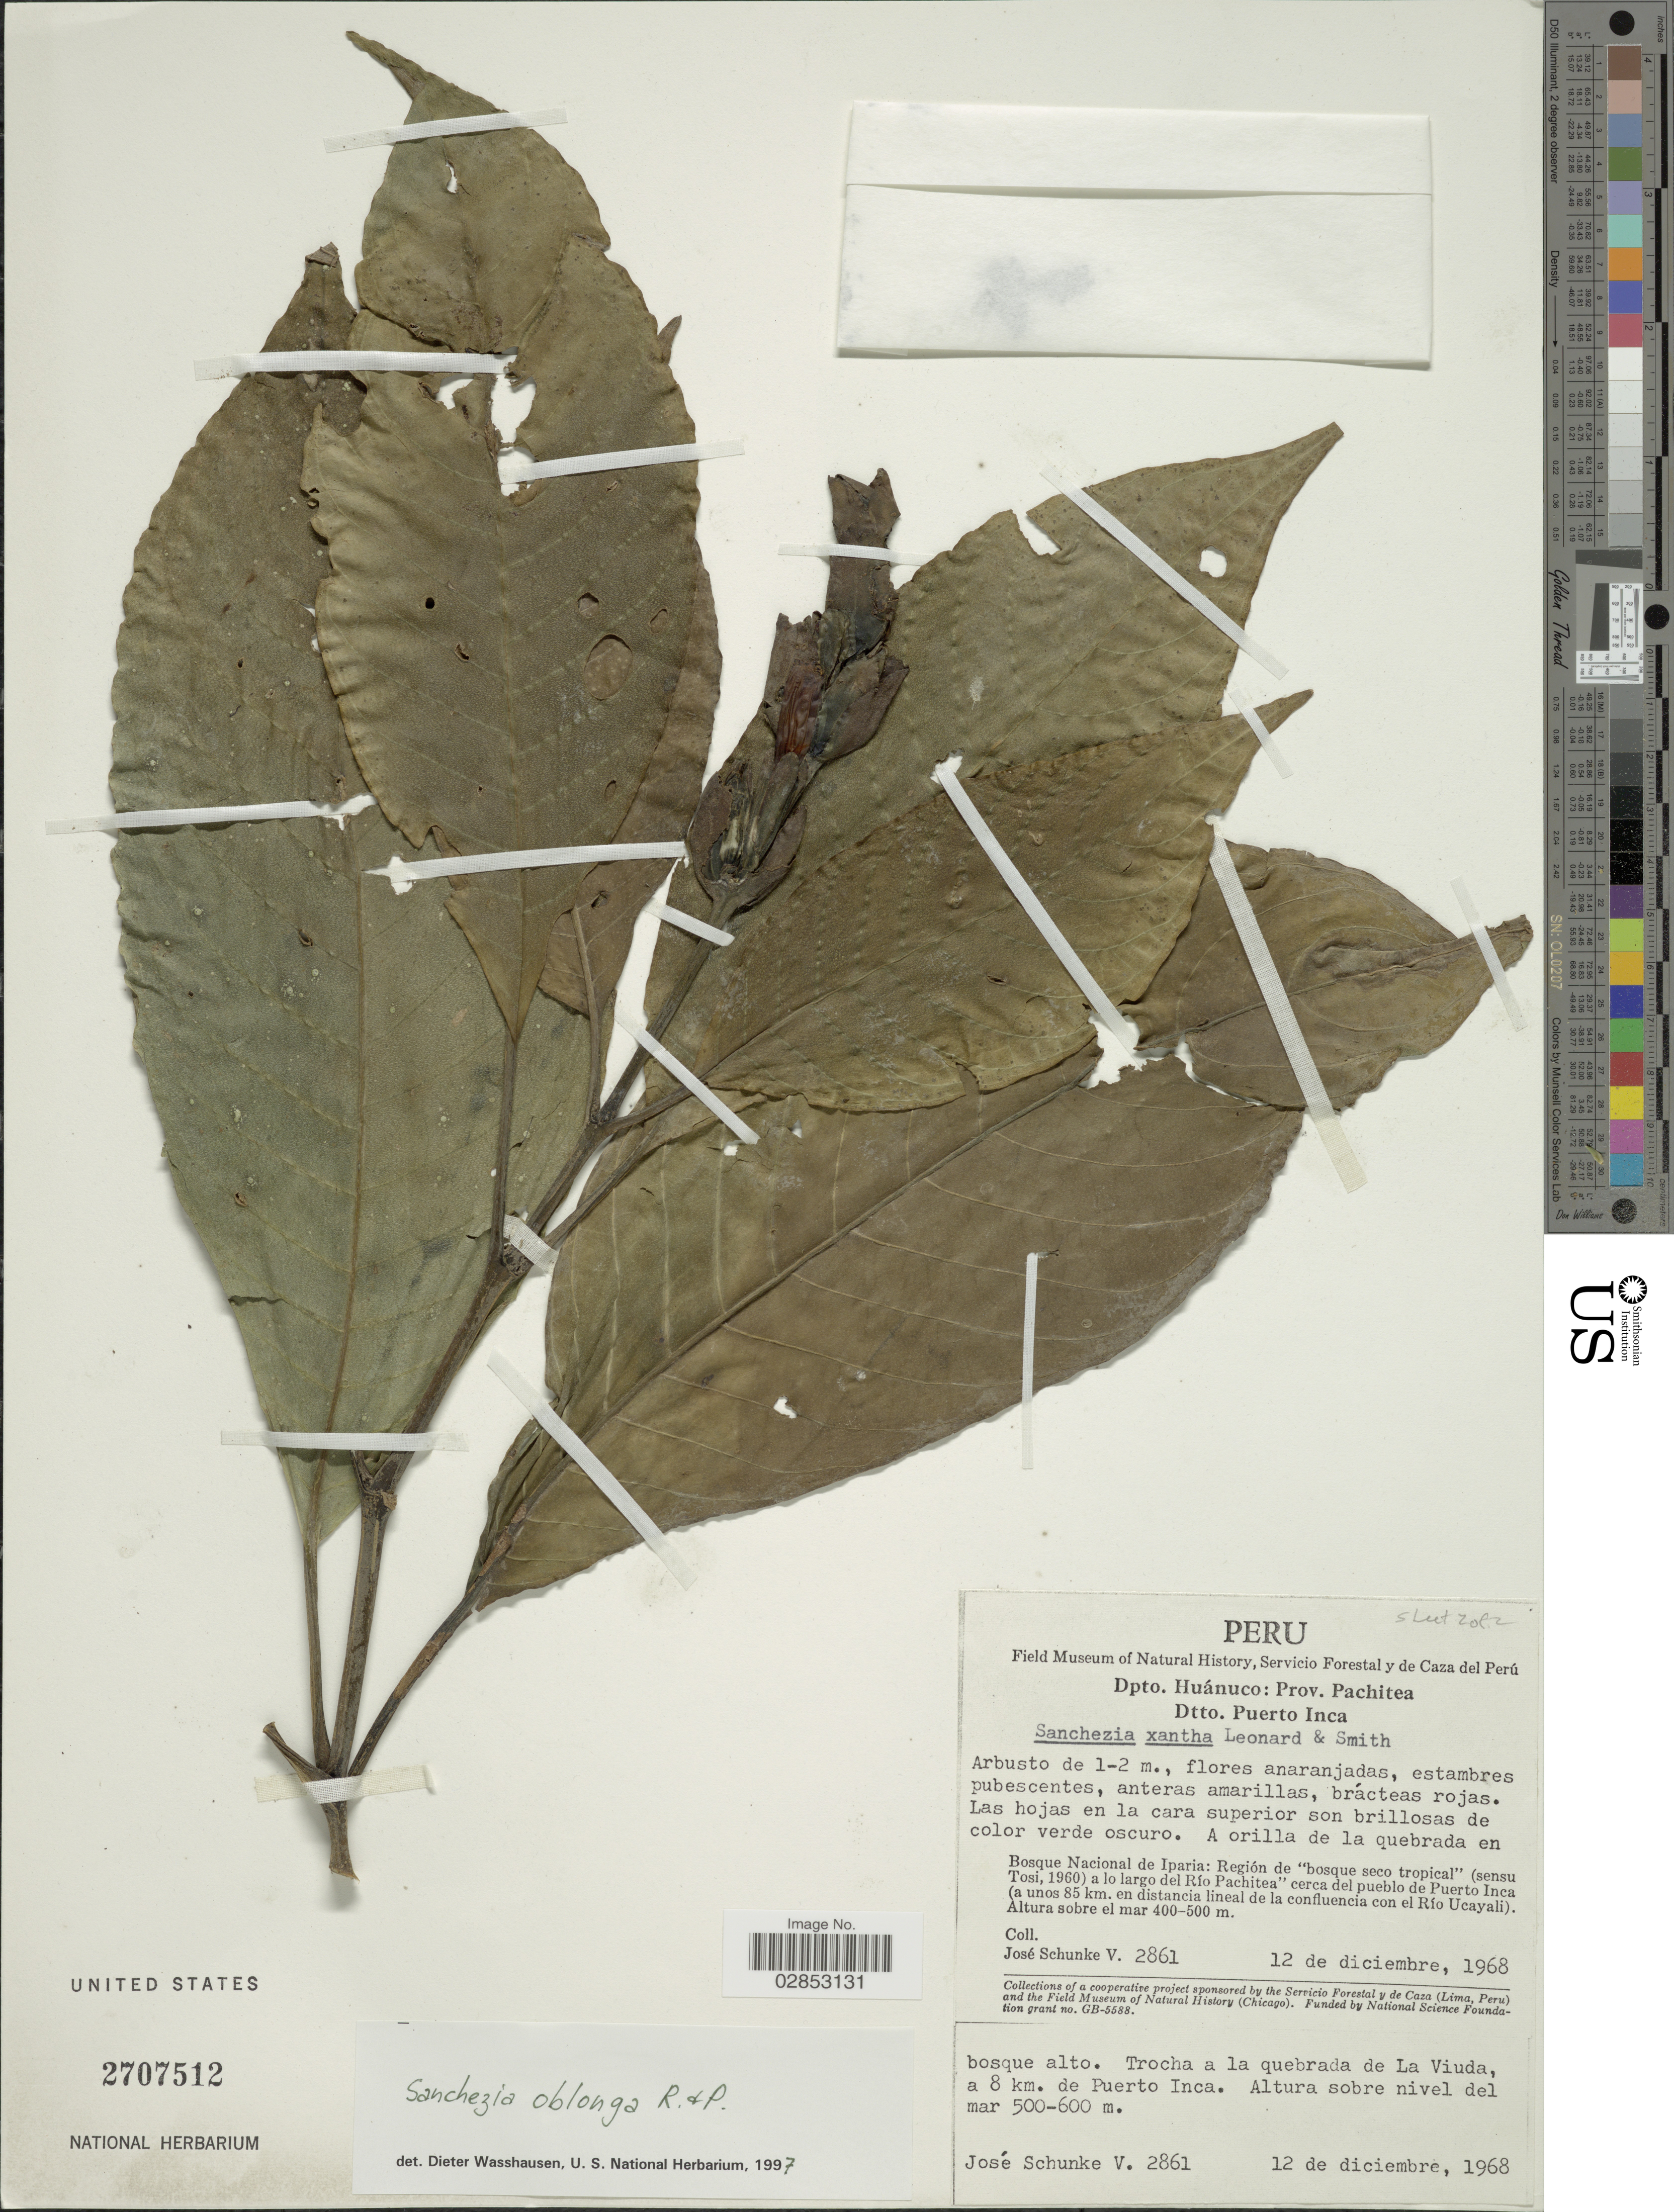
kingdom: Plantae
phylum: Tracheophyta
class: Magnoliopsida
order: Lamiales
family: Acanthaceae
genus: Sanchezia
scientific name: Sanchezia rubriflora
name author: Leonard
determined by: Azevedo, Igor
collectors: J. Schunke Vigo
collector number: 2861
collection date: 1968-12-12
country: Peru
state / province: Huánuco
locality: Dpto. Huánuco: Prov. Pachitea, Dtto. Puerto Inca, Bosque Nacional de Iparia: Región de "bosque seco tropical" (sensu Tosi, 1960) a lo largo del "Río Pachitea" cerca del pueblo de Puerto Inca (a unos 85 km. en distancia lineal de la confluencia con el Río Ucayali), Trocha a la quebrada de la Viuda, a 8 km. de Puerto Inca.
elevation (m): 500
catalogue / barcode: US 2707512